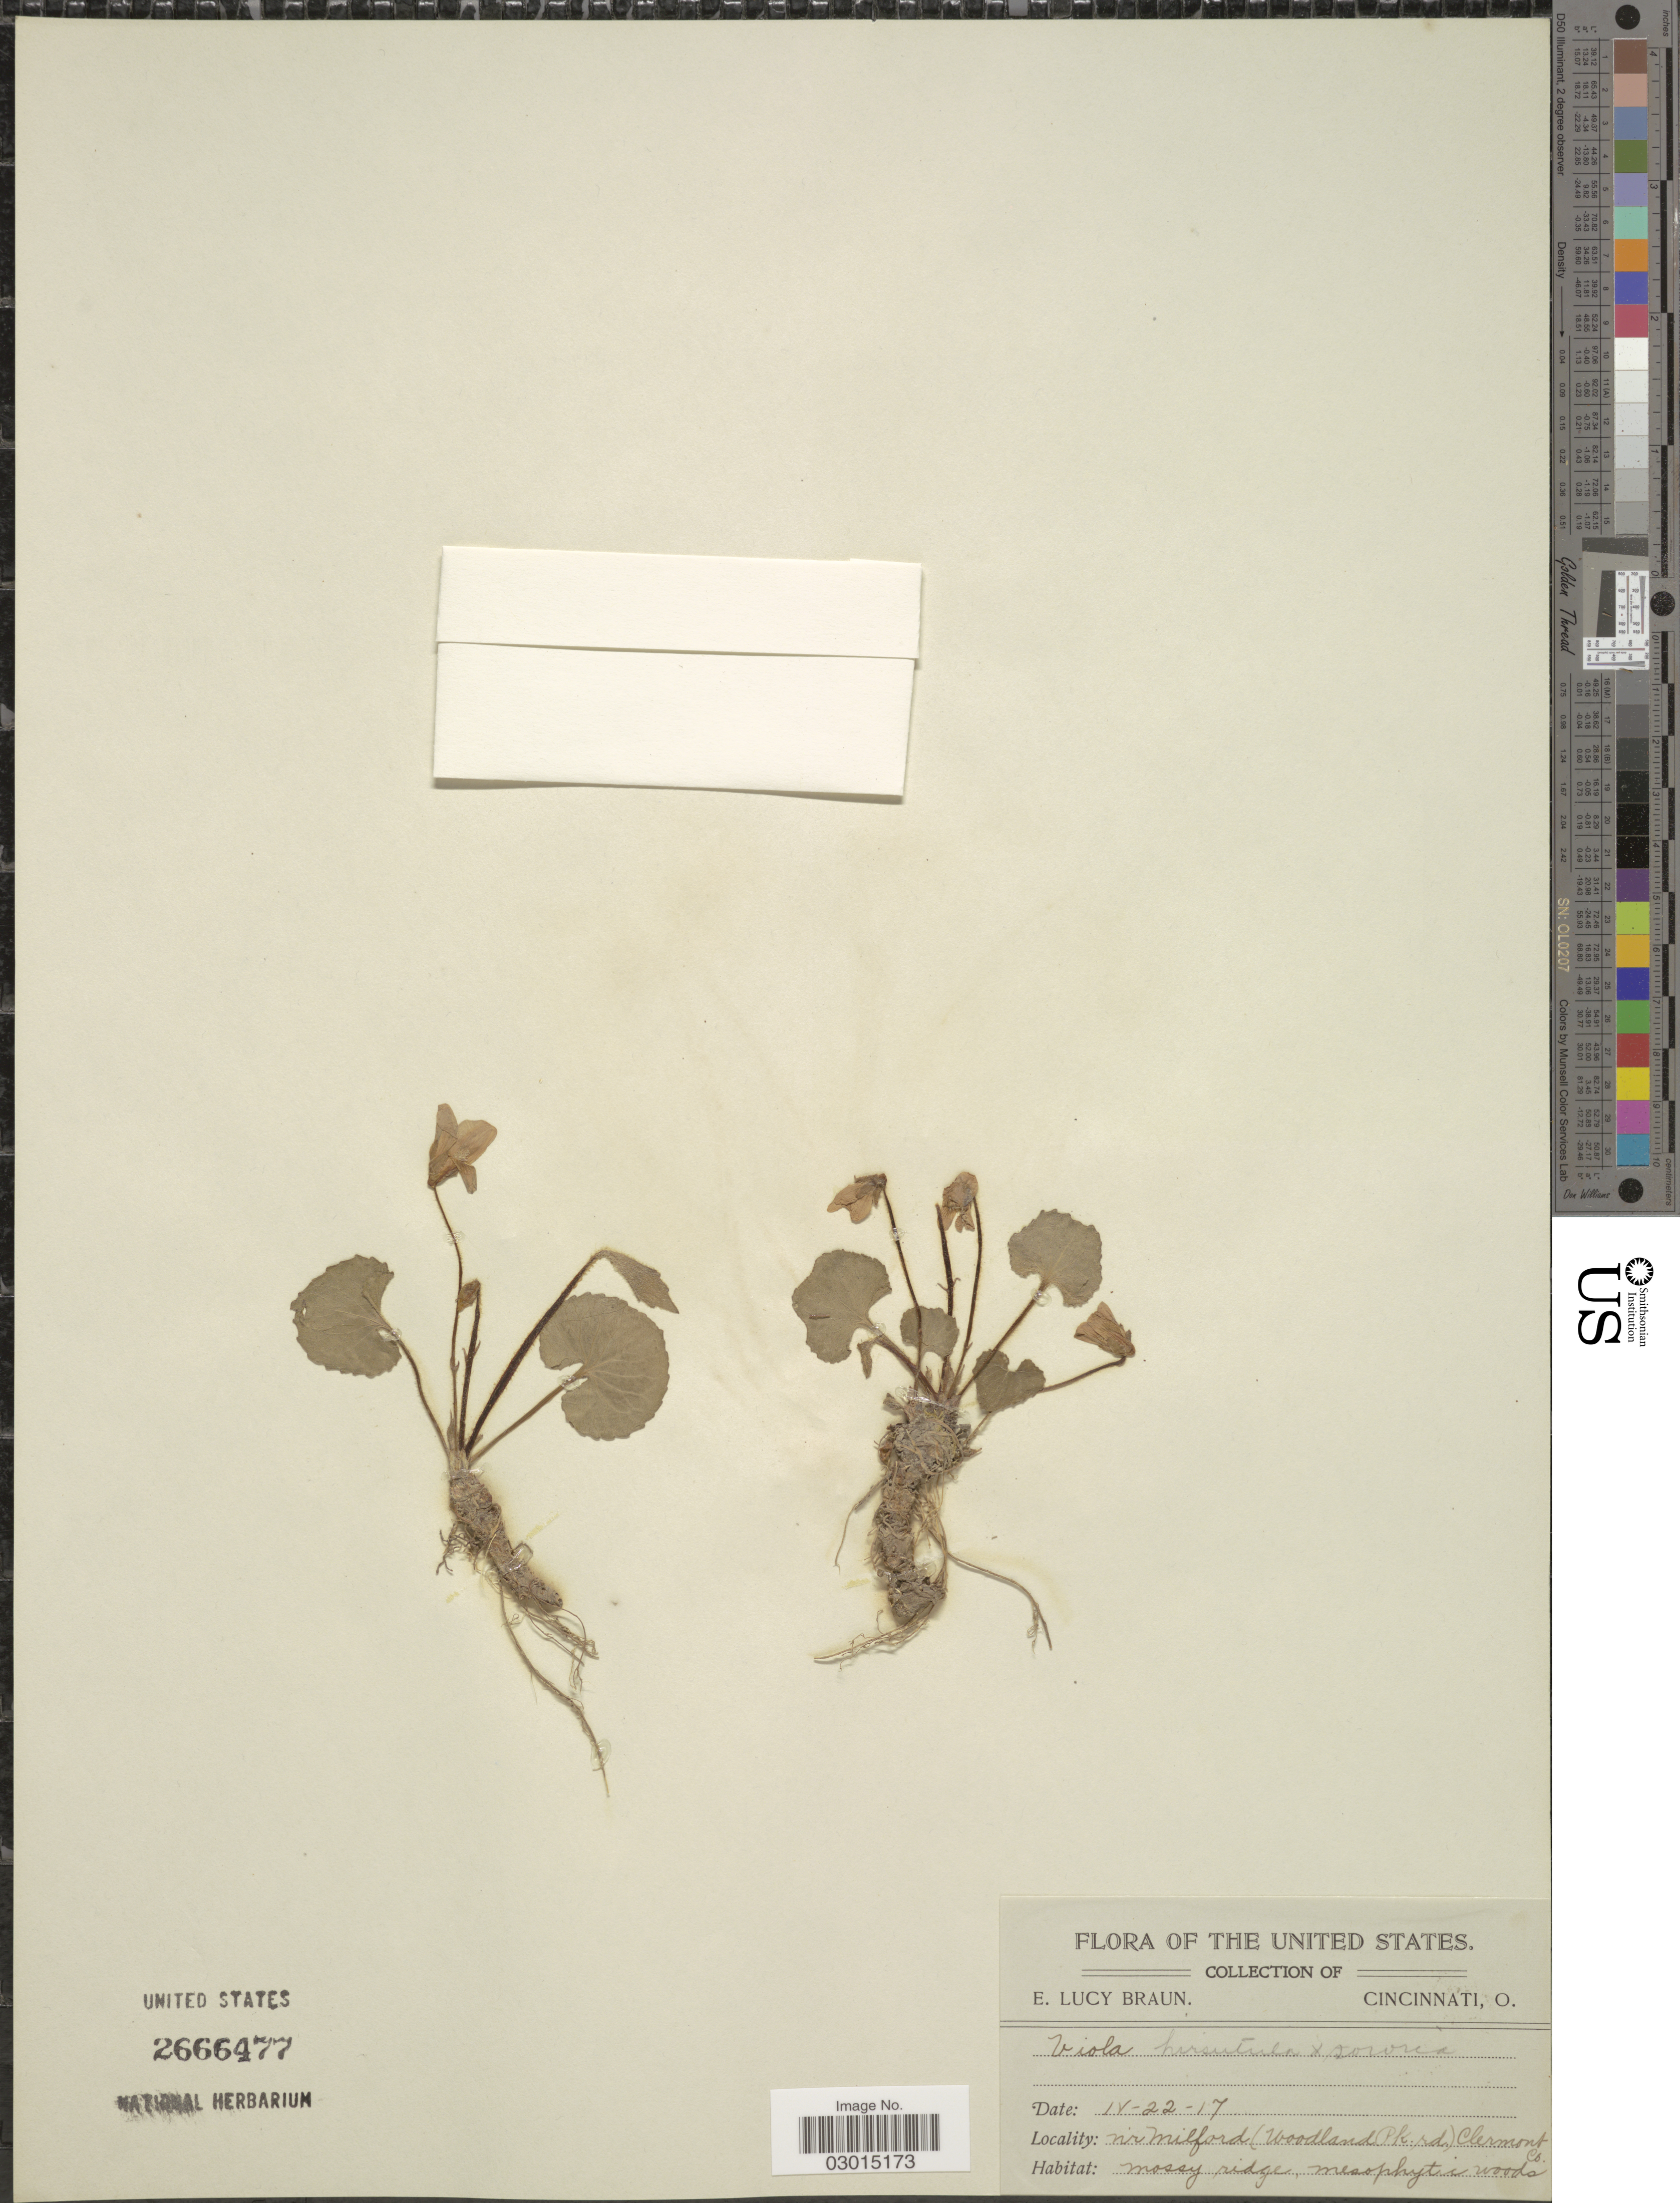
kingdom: Plantae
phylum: Tracheophyta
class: Magnoliopsida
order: Malpighiales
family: Violaceae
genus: Viola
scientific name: Viola hirsutula x V. sororia Willd.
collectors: E. L. Braun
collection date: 1917-04-22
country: United States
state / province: Ohio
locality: N'r Milford (Woodland Pk. rd.) Clermont Co.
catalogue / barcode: US 2666477